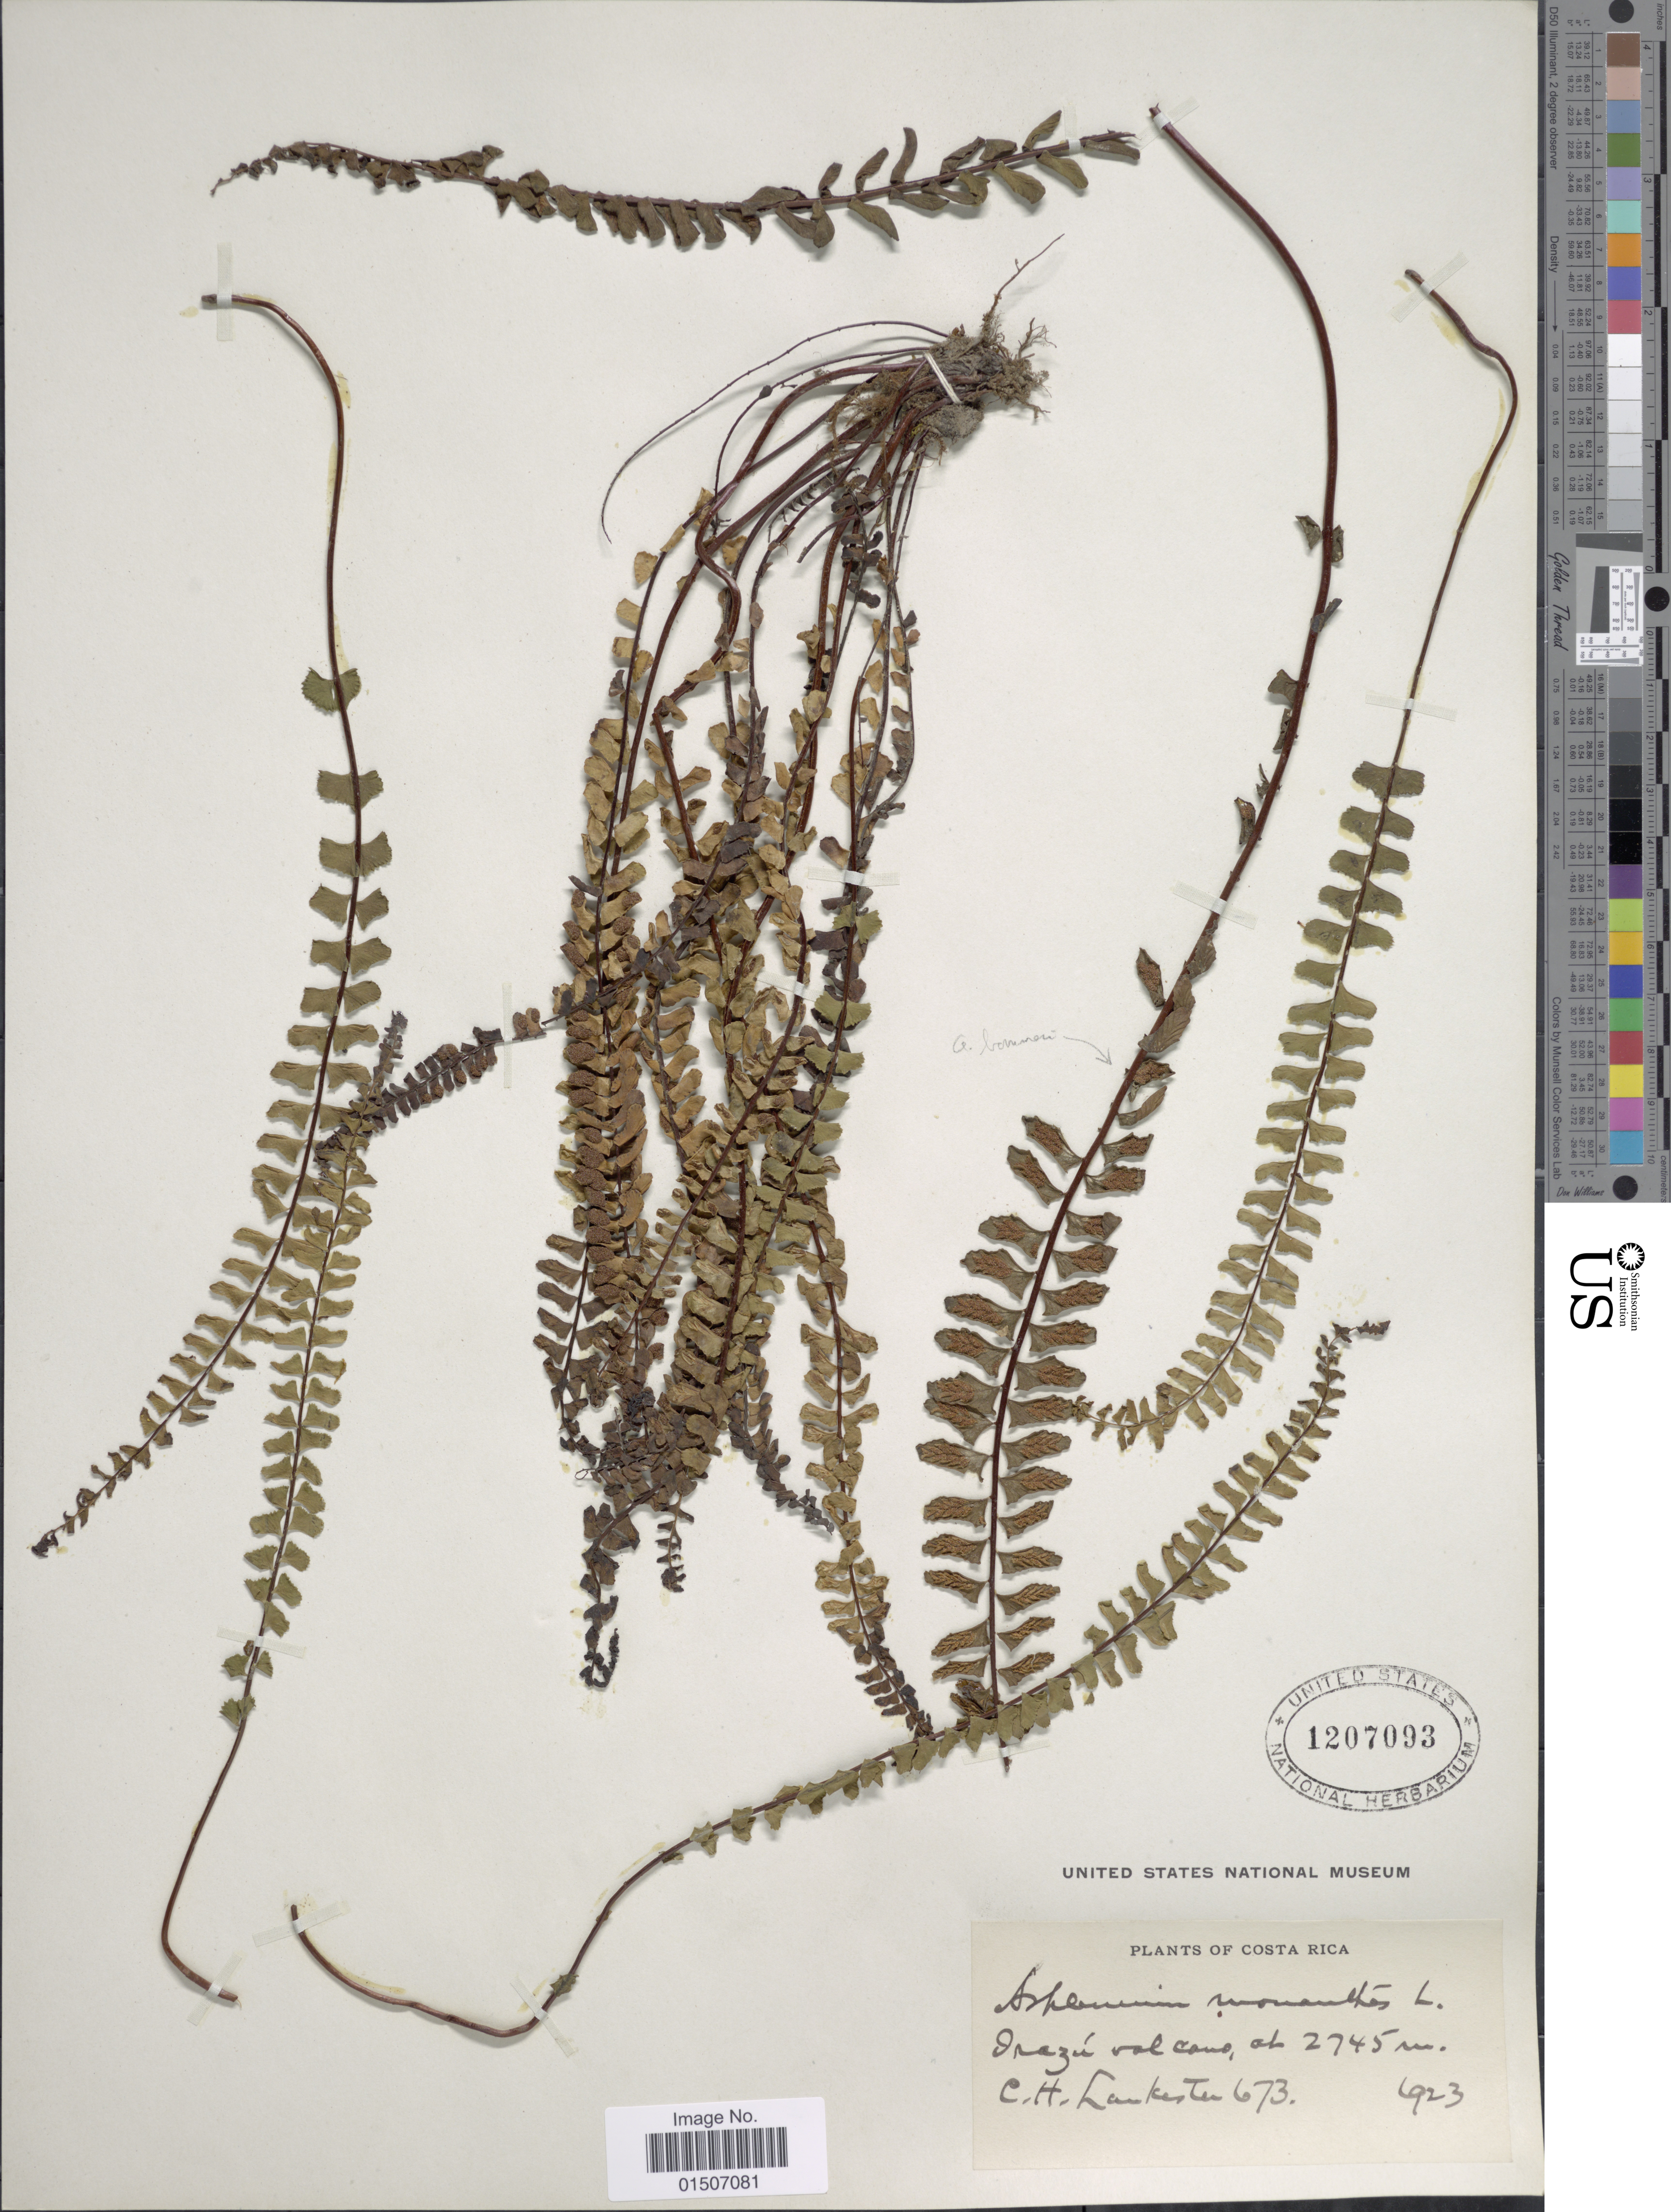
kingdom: Plantae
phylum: Tracheophyta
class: Polypodiopsida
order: Polypodiales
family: Aspleniaceae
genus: Asplenium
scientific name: Asplenium monanthes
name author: L.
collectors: C. H. Lankester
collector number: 673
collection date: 1923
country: Costa Rica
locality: Irazú volcano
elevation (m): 2745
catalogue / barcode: US 1207093